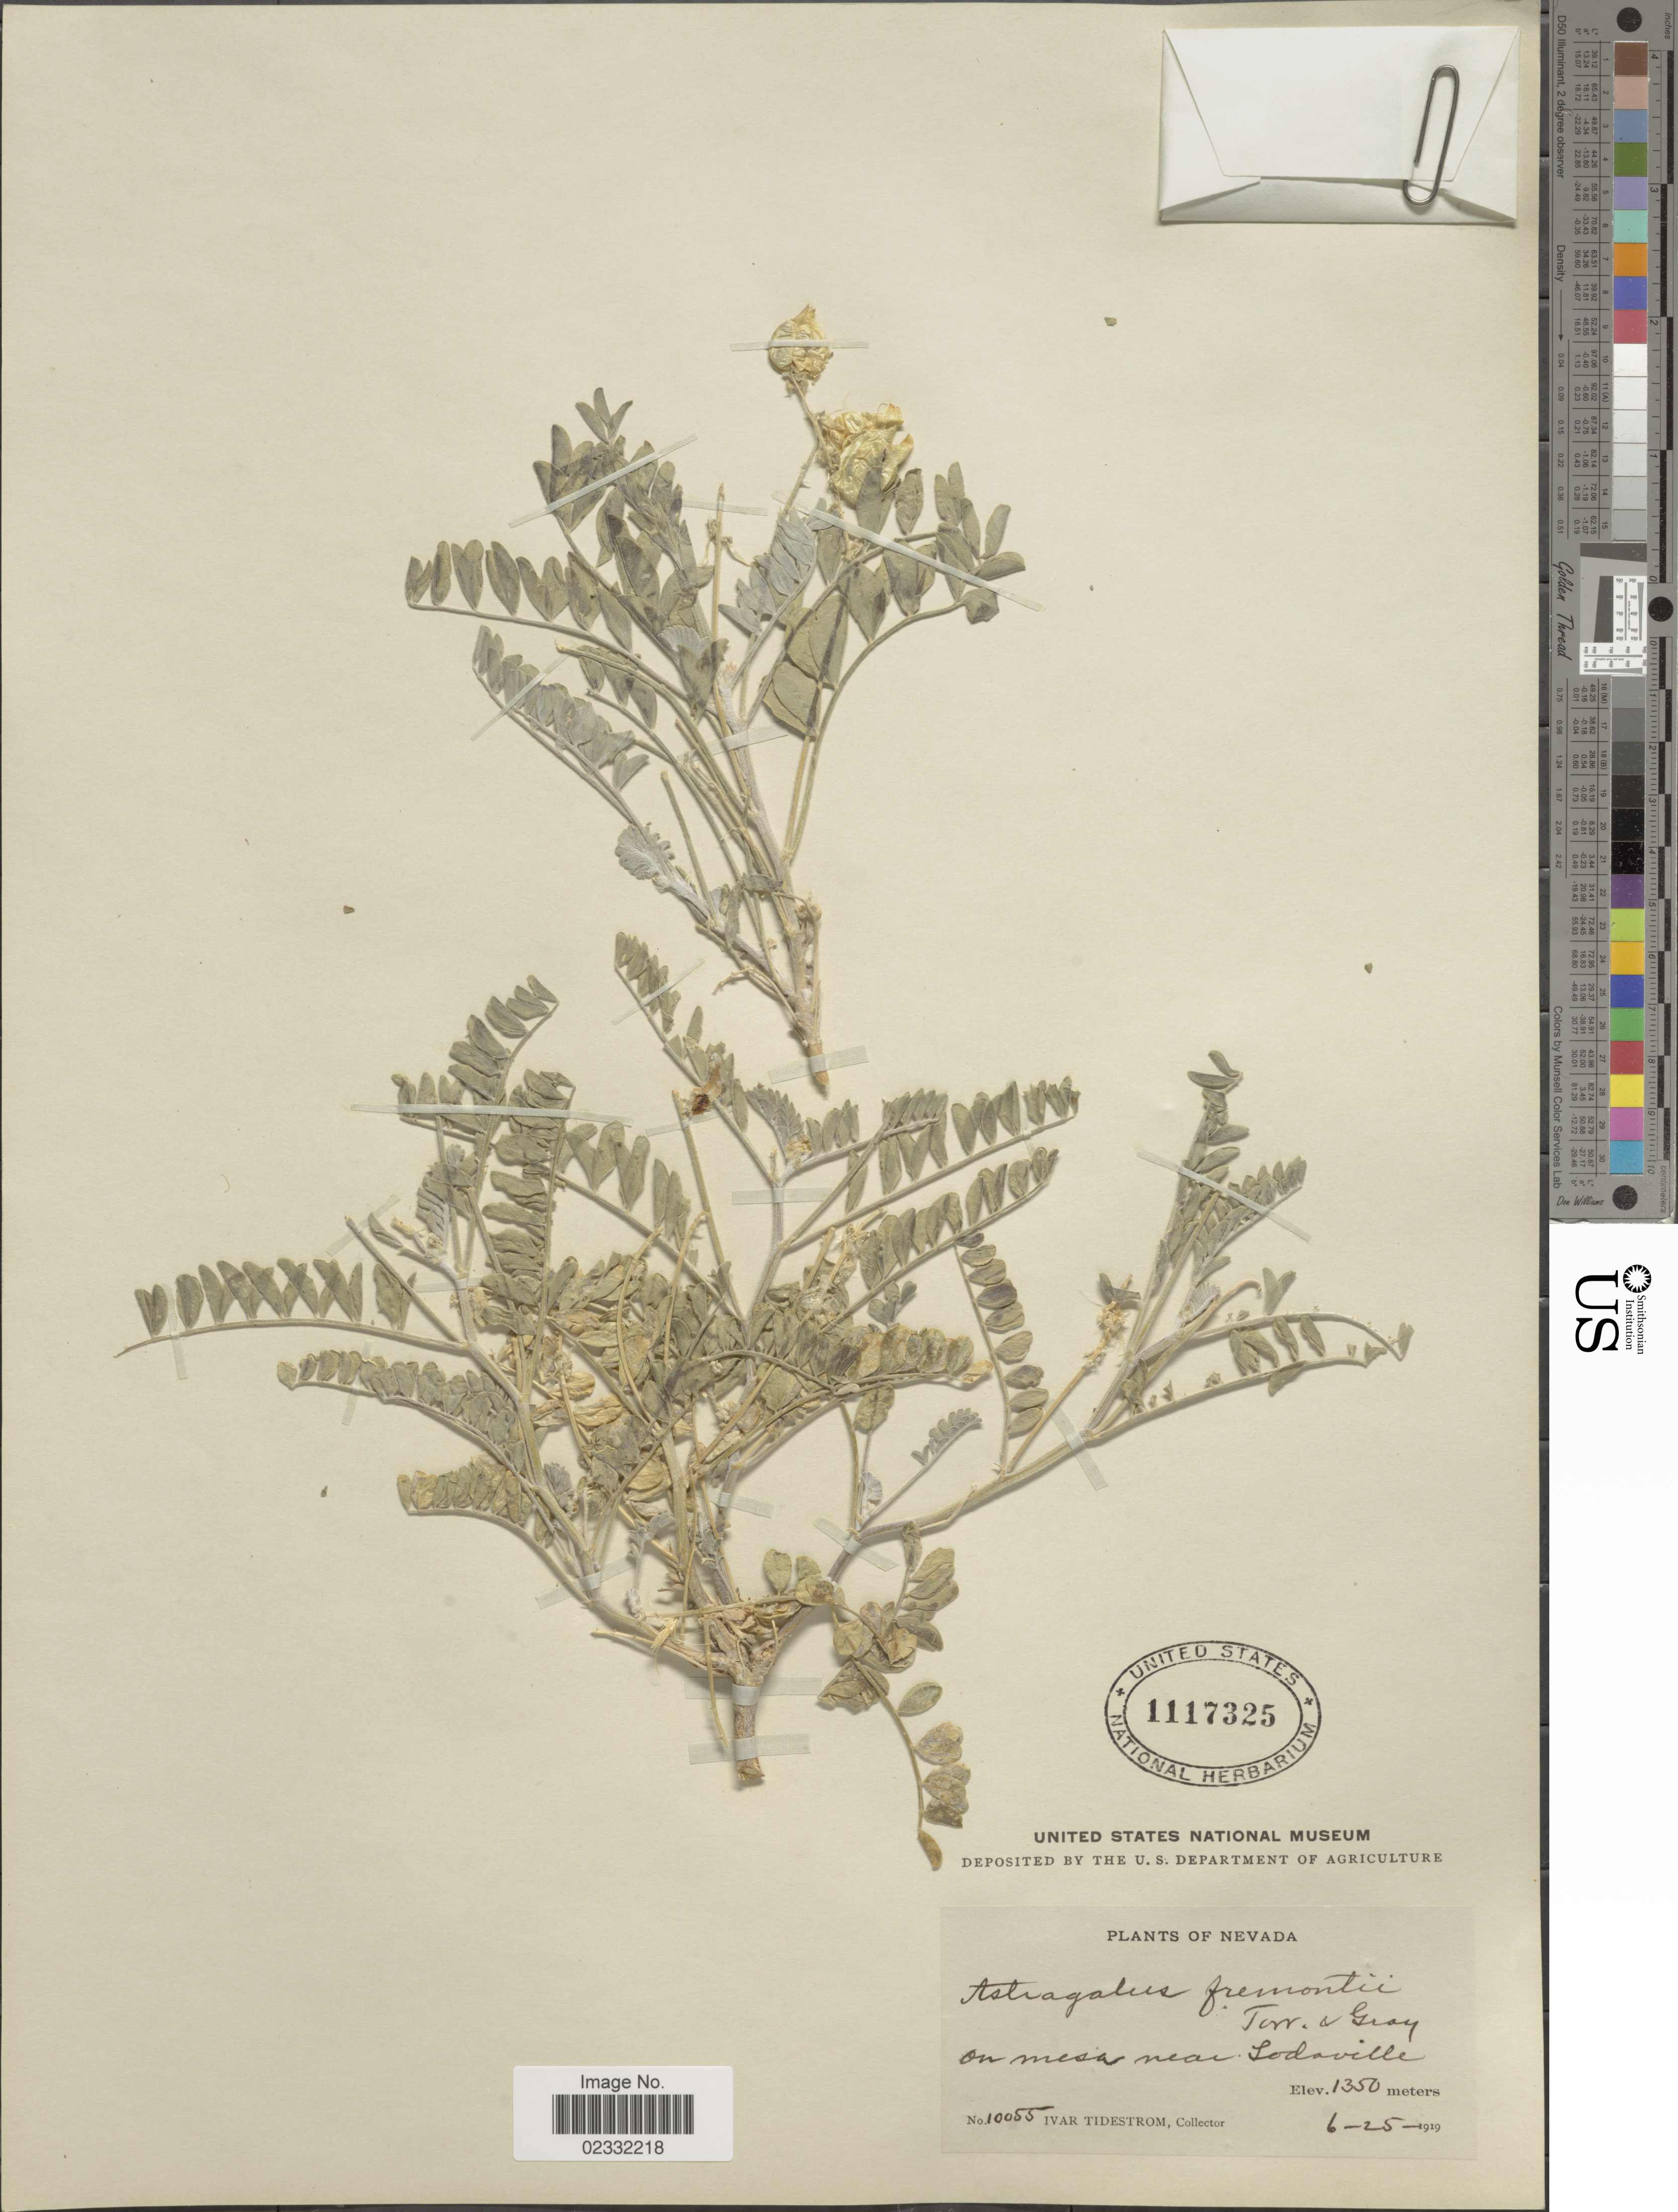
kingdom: Plantae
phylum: Tracheophyta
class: Magnoliopsida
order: Fabales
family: Fabaceae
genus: Astragalus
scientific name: Astragalus lentiginosus var. kennedyi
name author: (Rydb.) Barneby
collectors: I. F. Tidestrom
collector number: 10055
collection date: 1919-06-25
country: United States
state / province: Nevada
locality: On mesa near Lodaville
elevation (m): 1350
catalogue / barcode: US 1117325